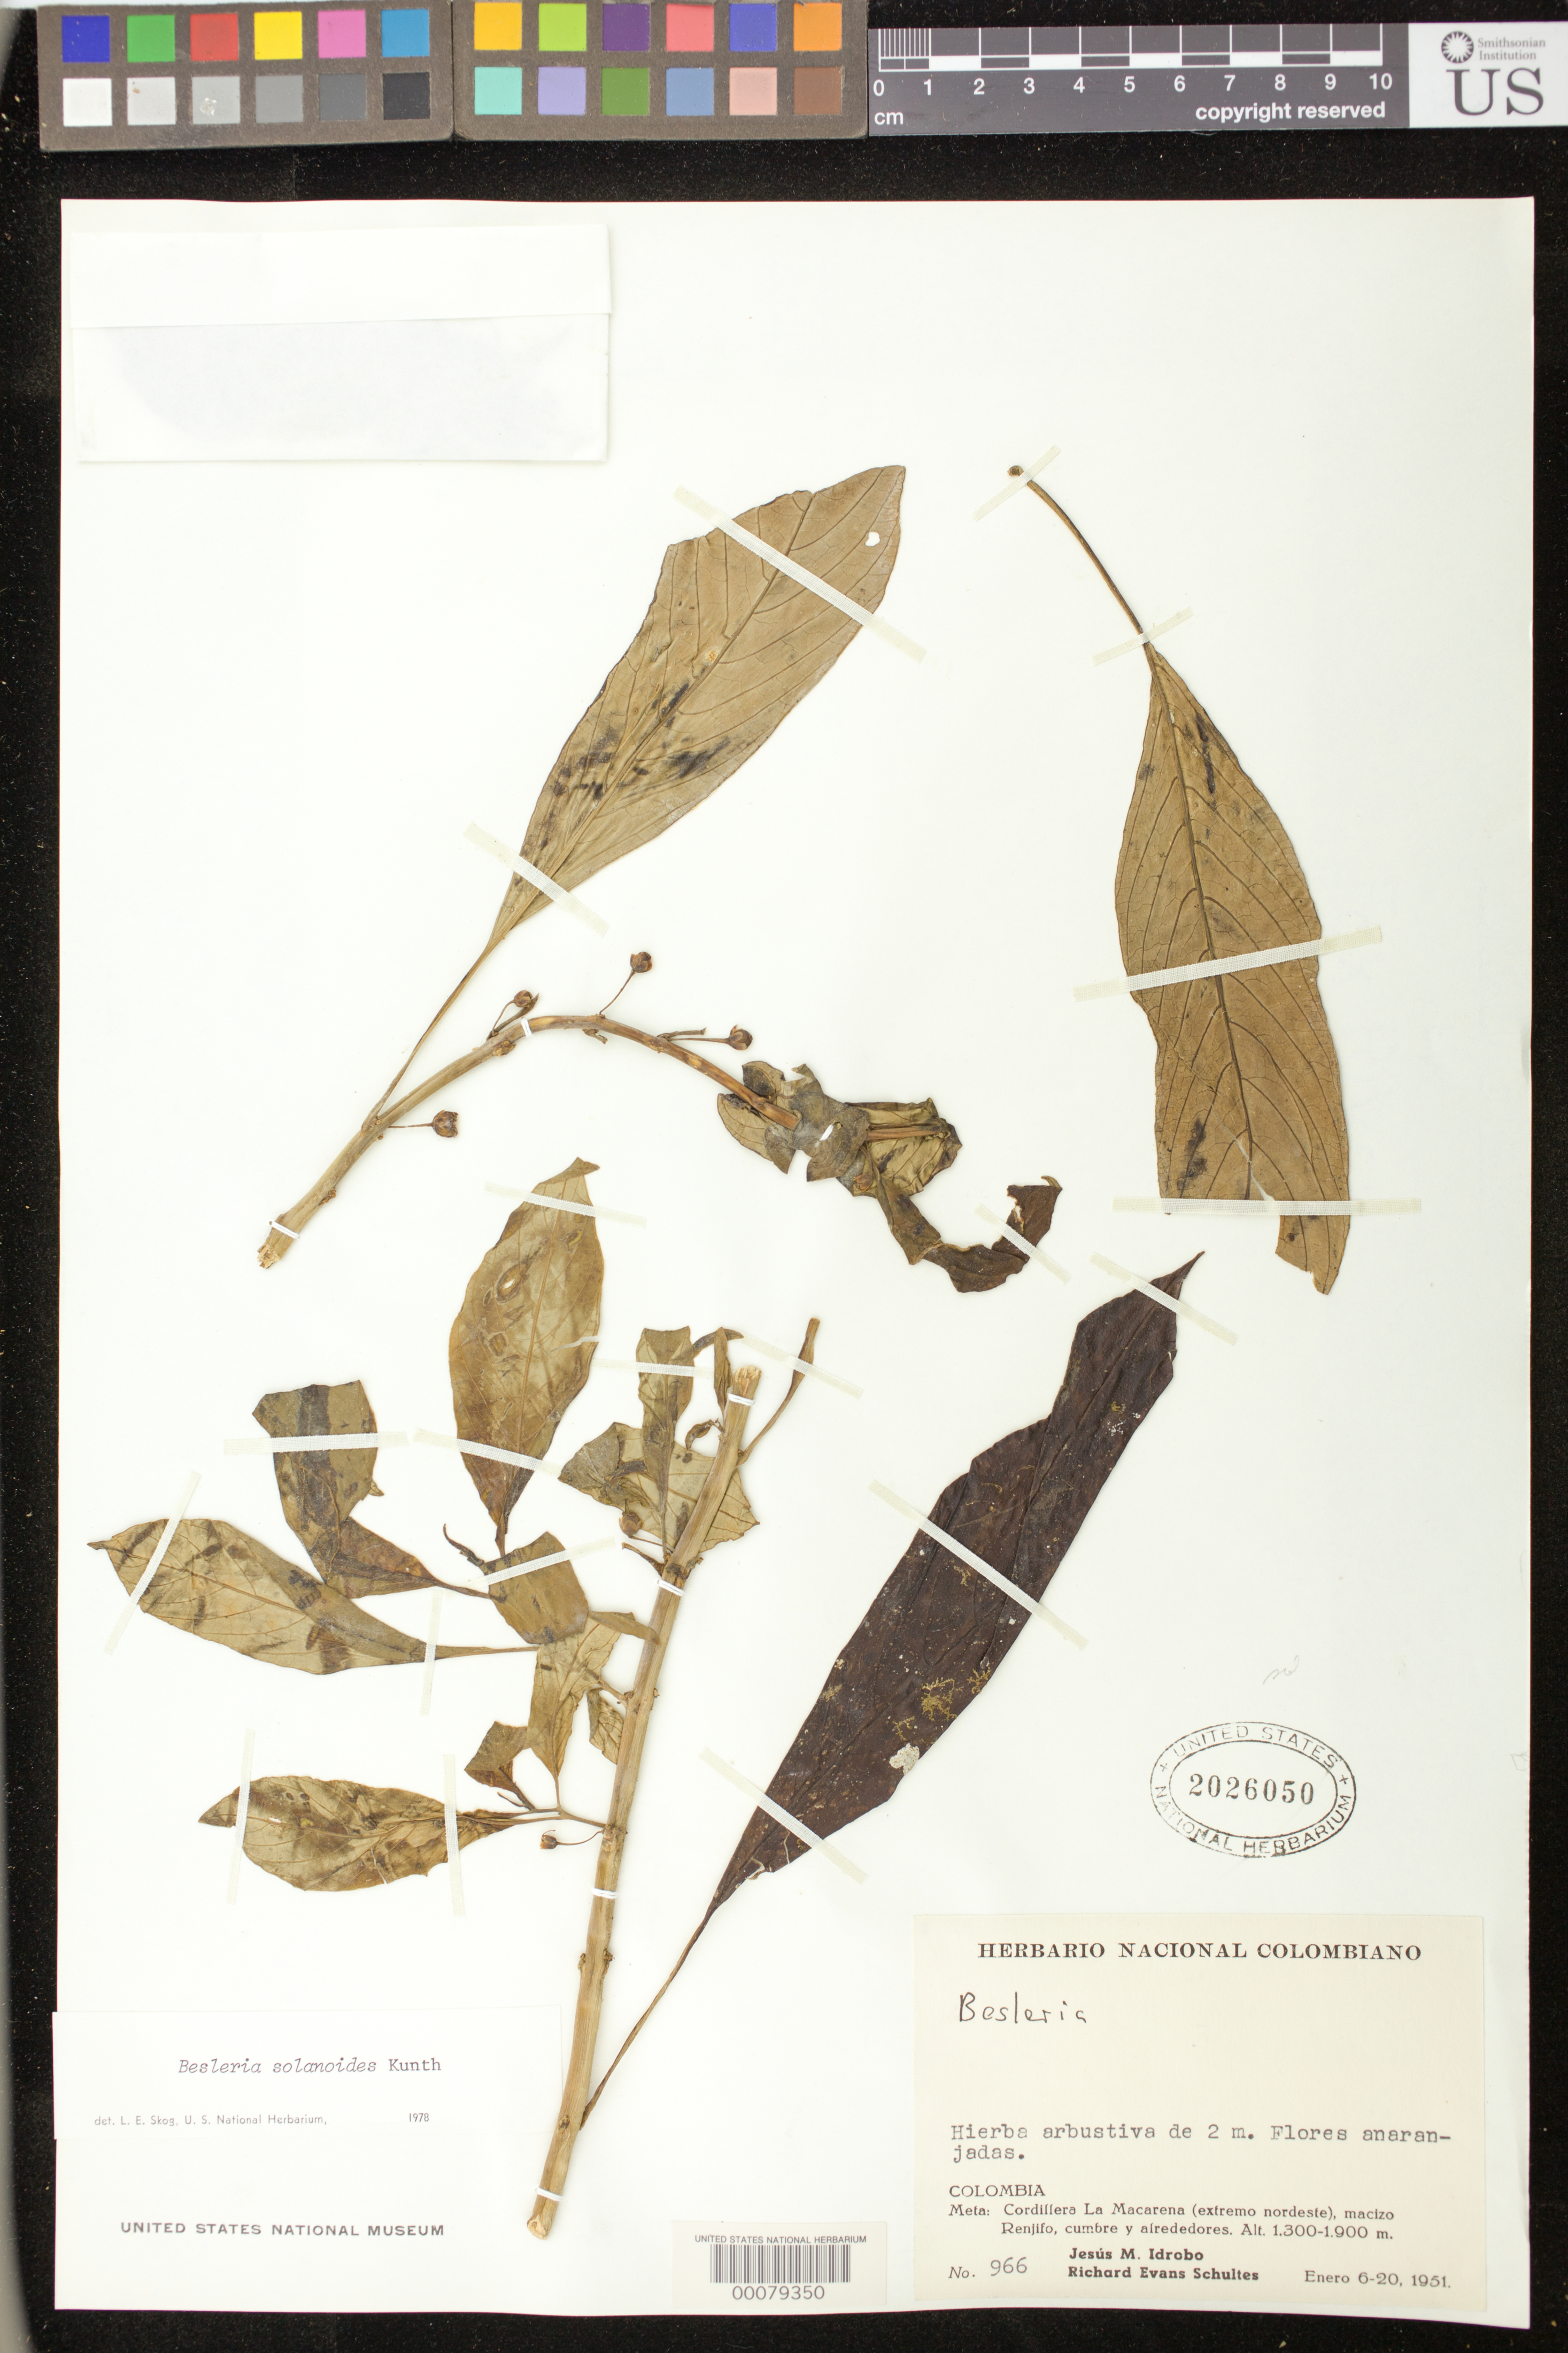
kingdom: Plantae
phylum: Tracheophyta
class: Magnoliopsida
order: Lamiales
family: Gesneriaceae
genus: Besleria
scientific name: Besleria solanoides var. solanoides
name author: Kunth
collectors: J. M. Idrobo & R. E. Schultes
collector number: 966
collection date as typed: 6-20 Jan 1951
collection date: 1951-01-06/1951-01-20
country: Colombia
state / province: Meta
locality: Cordillera la Macarena (extreme NE), Renjifo, summit and surrounding area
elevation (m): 1300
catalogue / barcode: US 2026050